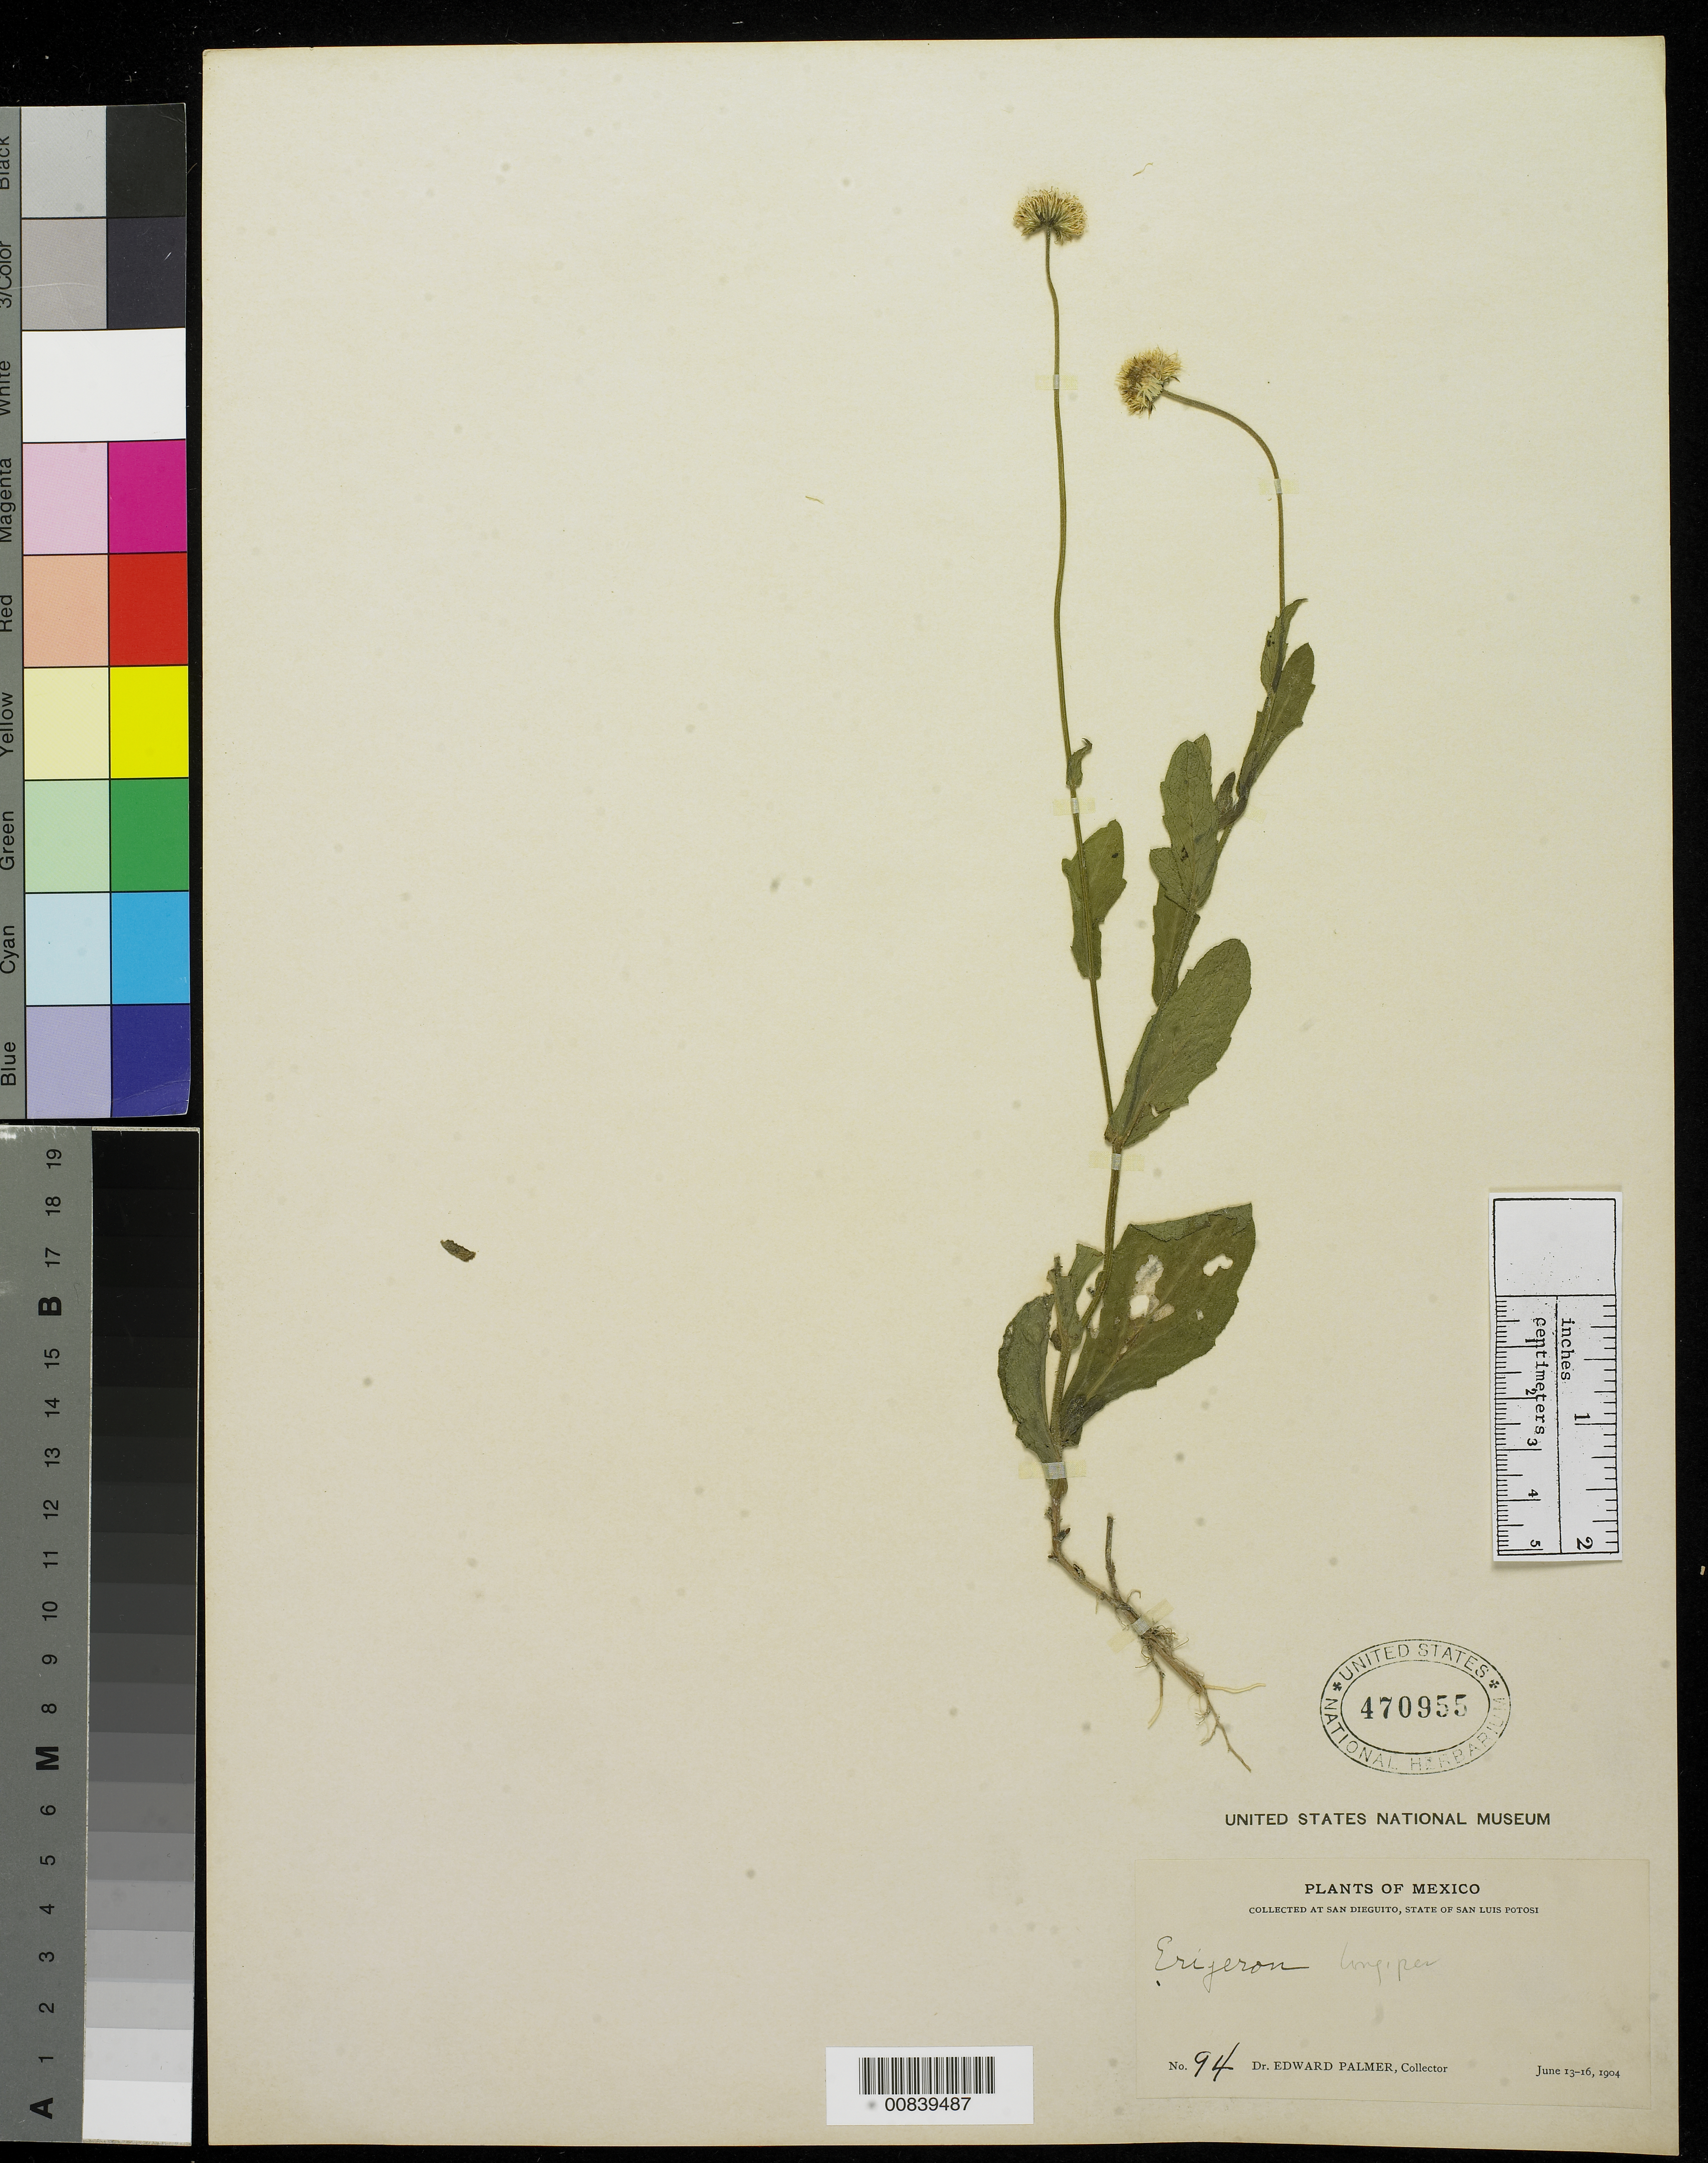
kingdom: Plantae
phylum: Tracheophyta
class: Magnoliopsida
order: Asterales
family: Asteraceae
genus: Erigeron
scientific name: Erigeron longipes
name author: DC.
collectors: E. Palmer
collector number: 94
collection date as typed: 13 Jun 1904 to 16 Jun 1904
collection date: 1904-06-13/1904-06-16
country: Mexico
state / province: San Luis Potosí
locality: San Dieguito, San Luis Potosí.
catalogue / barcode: US 470955